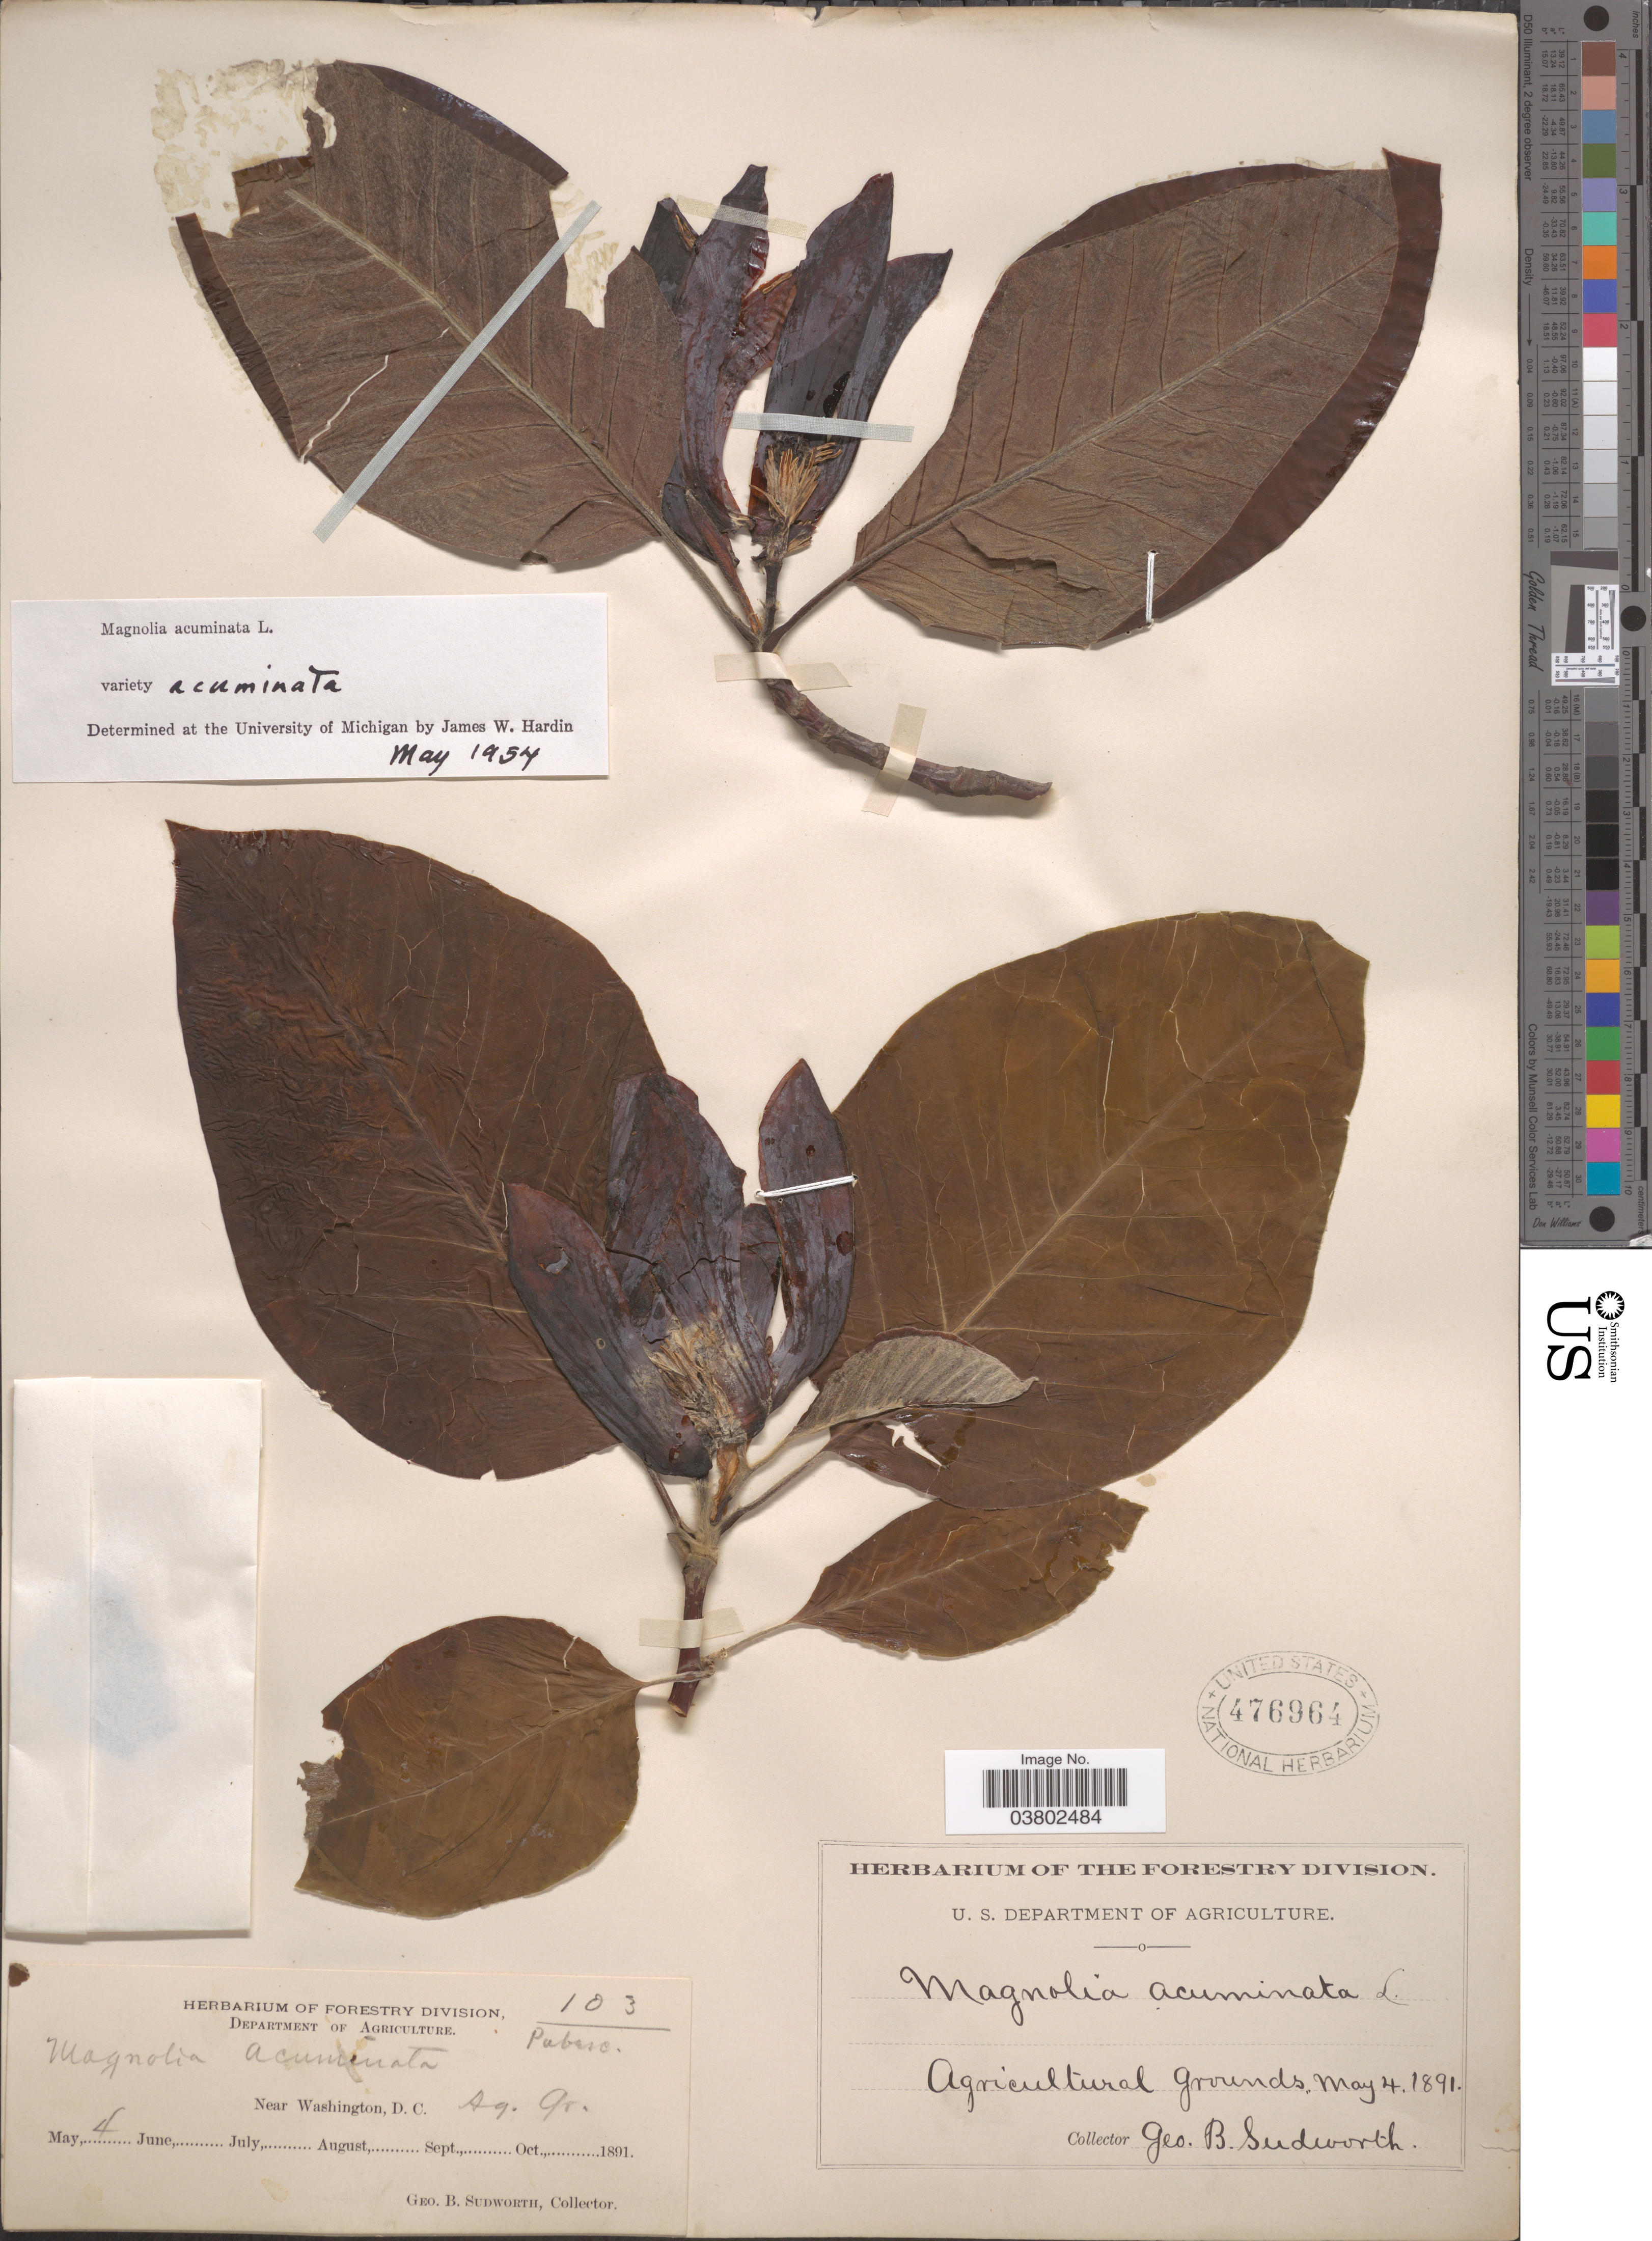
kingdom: Plantae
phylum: Tracheophyta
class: Magnoliopsida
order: Magnoliales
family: Magnoliaceae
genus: Magnolia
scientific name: Magnolia acuminata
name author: (L.) L.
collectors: G. B. Sudworth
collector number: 103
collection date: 1891-05-04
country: United States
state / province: District of Columbia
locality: Near Washington, D.C. Agricultural Grounds.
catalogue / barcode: US 476964